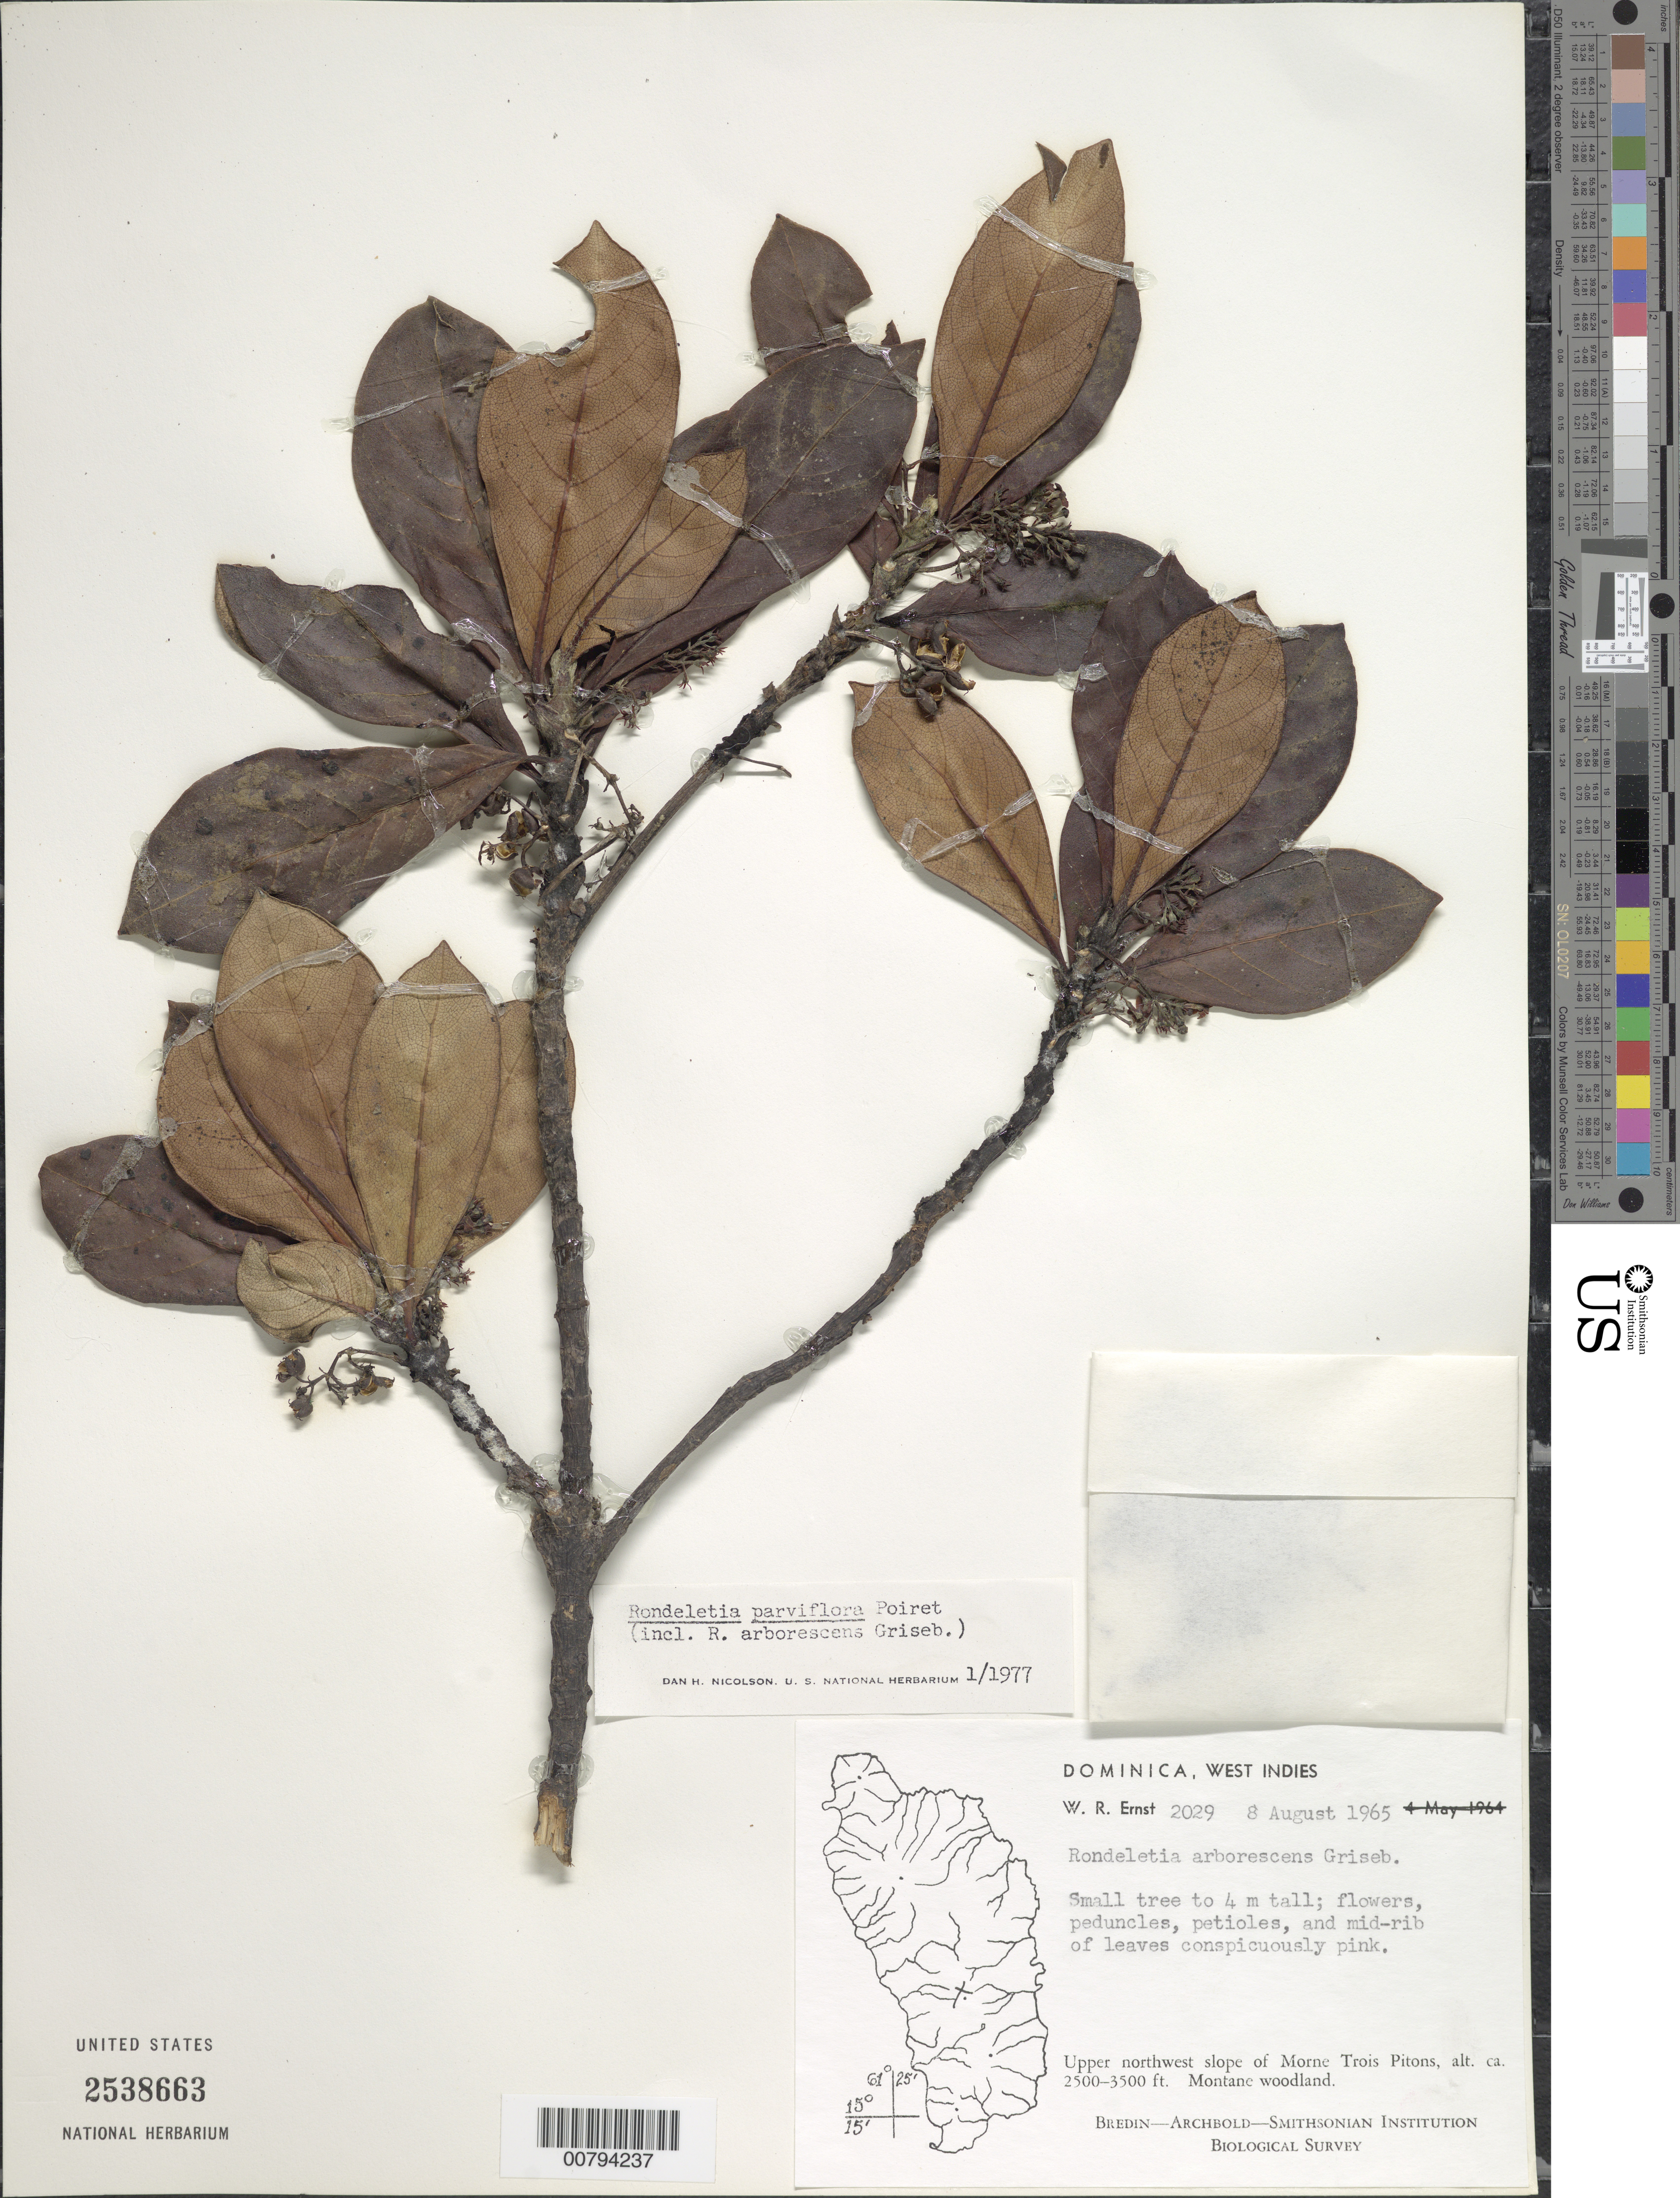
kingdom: Plantae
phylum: Tracheophyta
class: Magnoliopsida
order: Gentianales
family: Rubiaceae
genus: Rondeletia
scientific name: Rondeletia parviflora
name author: Poir.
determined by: Nicolson, Dan H.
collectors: W. R. Ernst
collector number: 2029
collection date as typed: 08 Aug 1965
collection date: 1965-08-08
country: Dominica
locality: Upper northwest slope of Morne Trois Pitons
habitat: Montane woodland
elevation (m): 762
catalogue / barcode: US 2538663